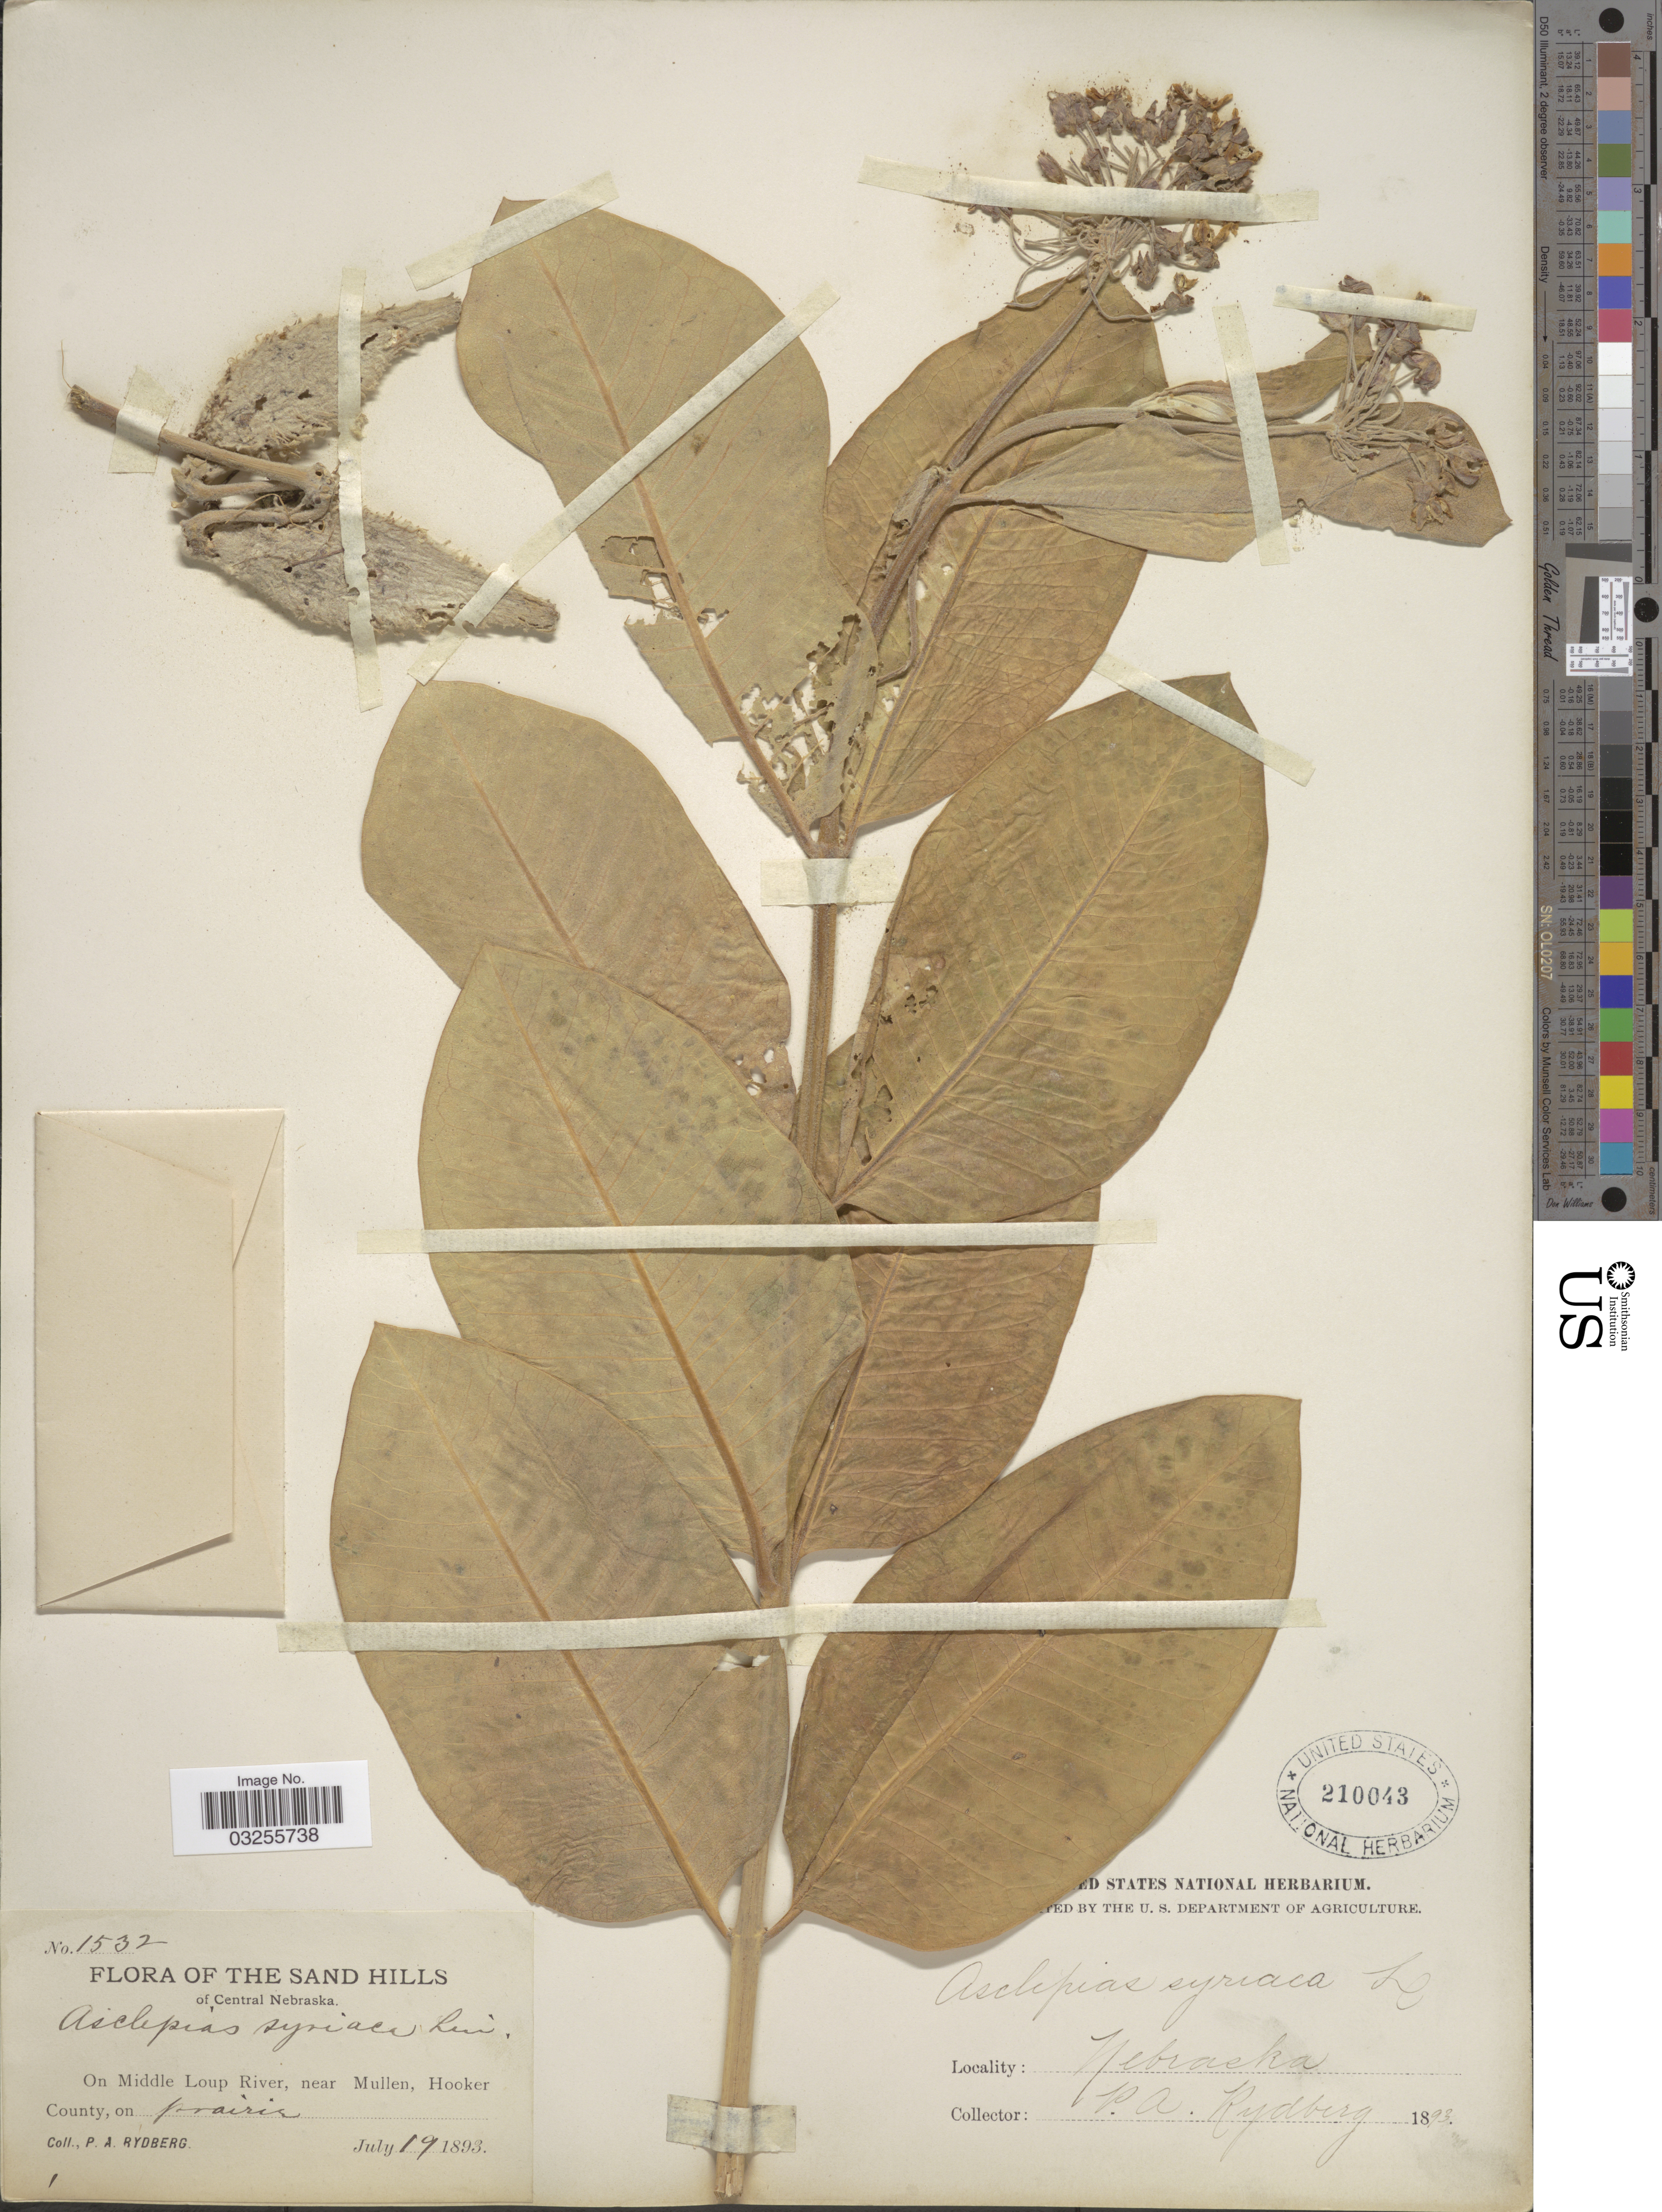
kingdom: Plantae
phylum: Tracheophyta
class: Magnoliopsida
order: Gentianales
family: Apocynaceae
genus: Asclepias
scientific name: Asclepias syriaca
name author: L.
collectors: P. A. Rydberg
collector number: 1532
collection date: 1893-07-19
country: United States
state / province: Nebraska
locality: The Sand Hills of Central Nebraska. On Middle Loup River, near Mullen, Hooker County.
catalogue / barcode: US 210043